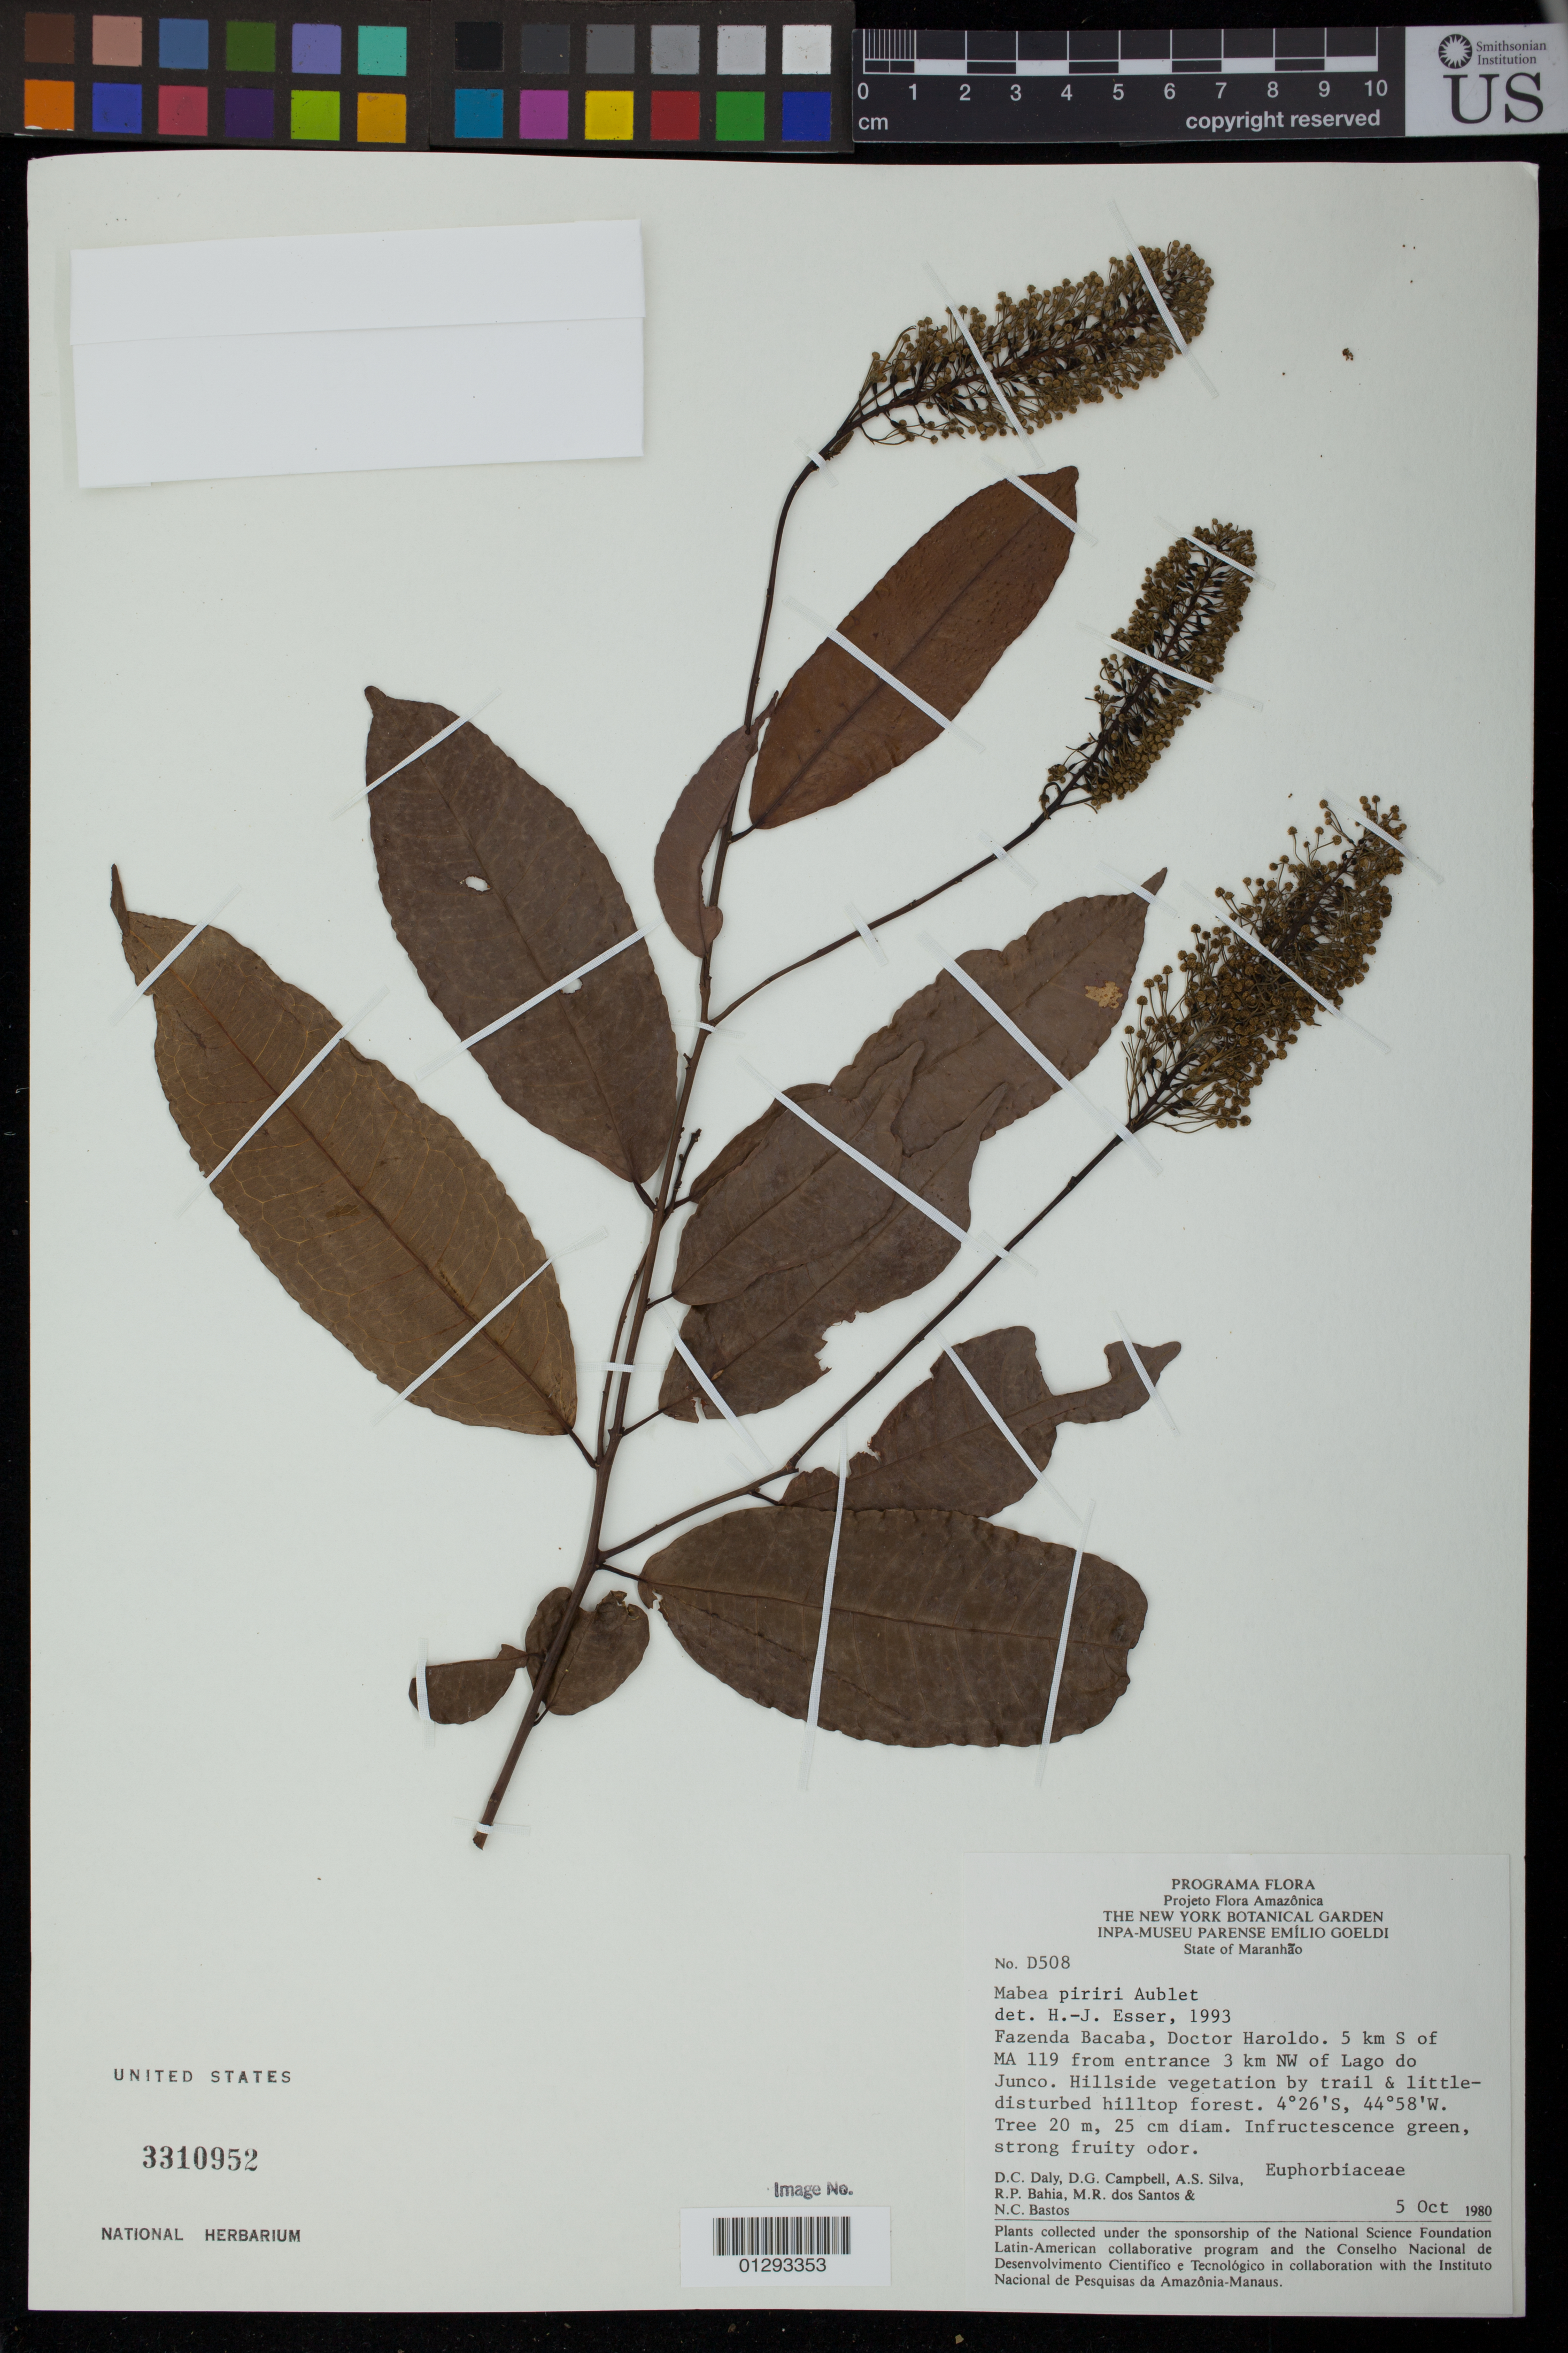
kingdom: Plantae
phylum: Tracheophyta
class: Magnoliopsida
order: Malpighiales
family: Euphorbiaceae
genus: Mabea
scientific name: Mabea piriri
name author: Aubl.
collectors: D. C. Daly, D. G. Campbell, A. S. Silva, R. P. Bahia, M. R. Santos & N. C. Bastos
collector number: D508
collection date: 1980-10-05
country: Brazil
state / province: Maranhão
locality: Fazenda Bacaba, Doctor Haroldo. 5 km S of MA 119 from entrance 3 km NW of Lago do Junco.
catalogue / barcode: US 3310952